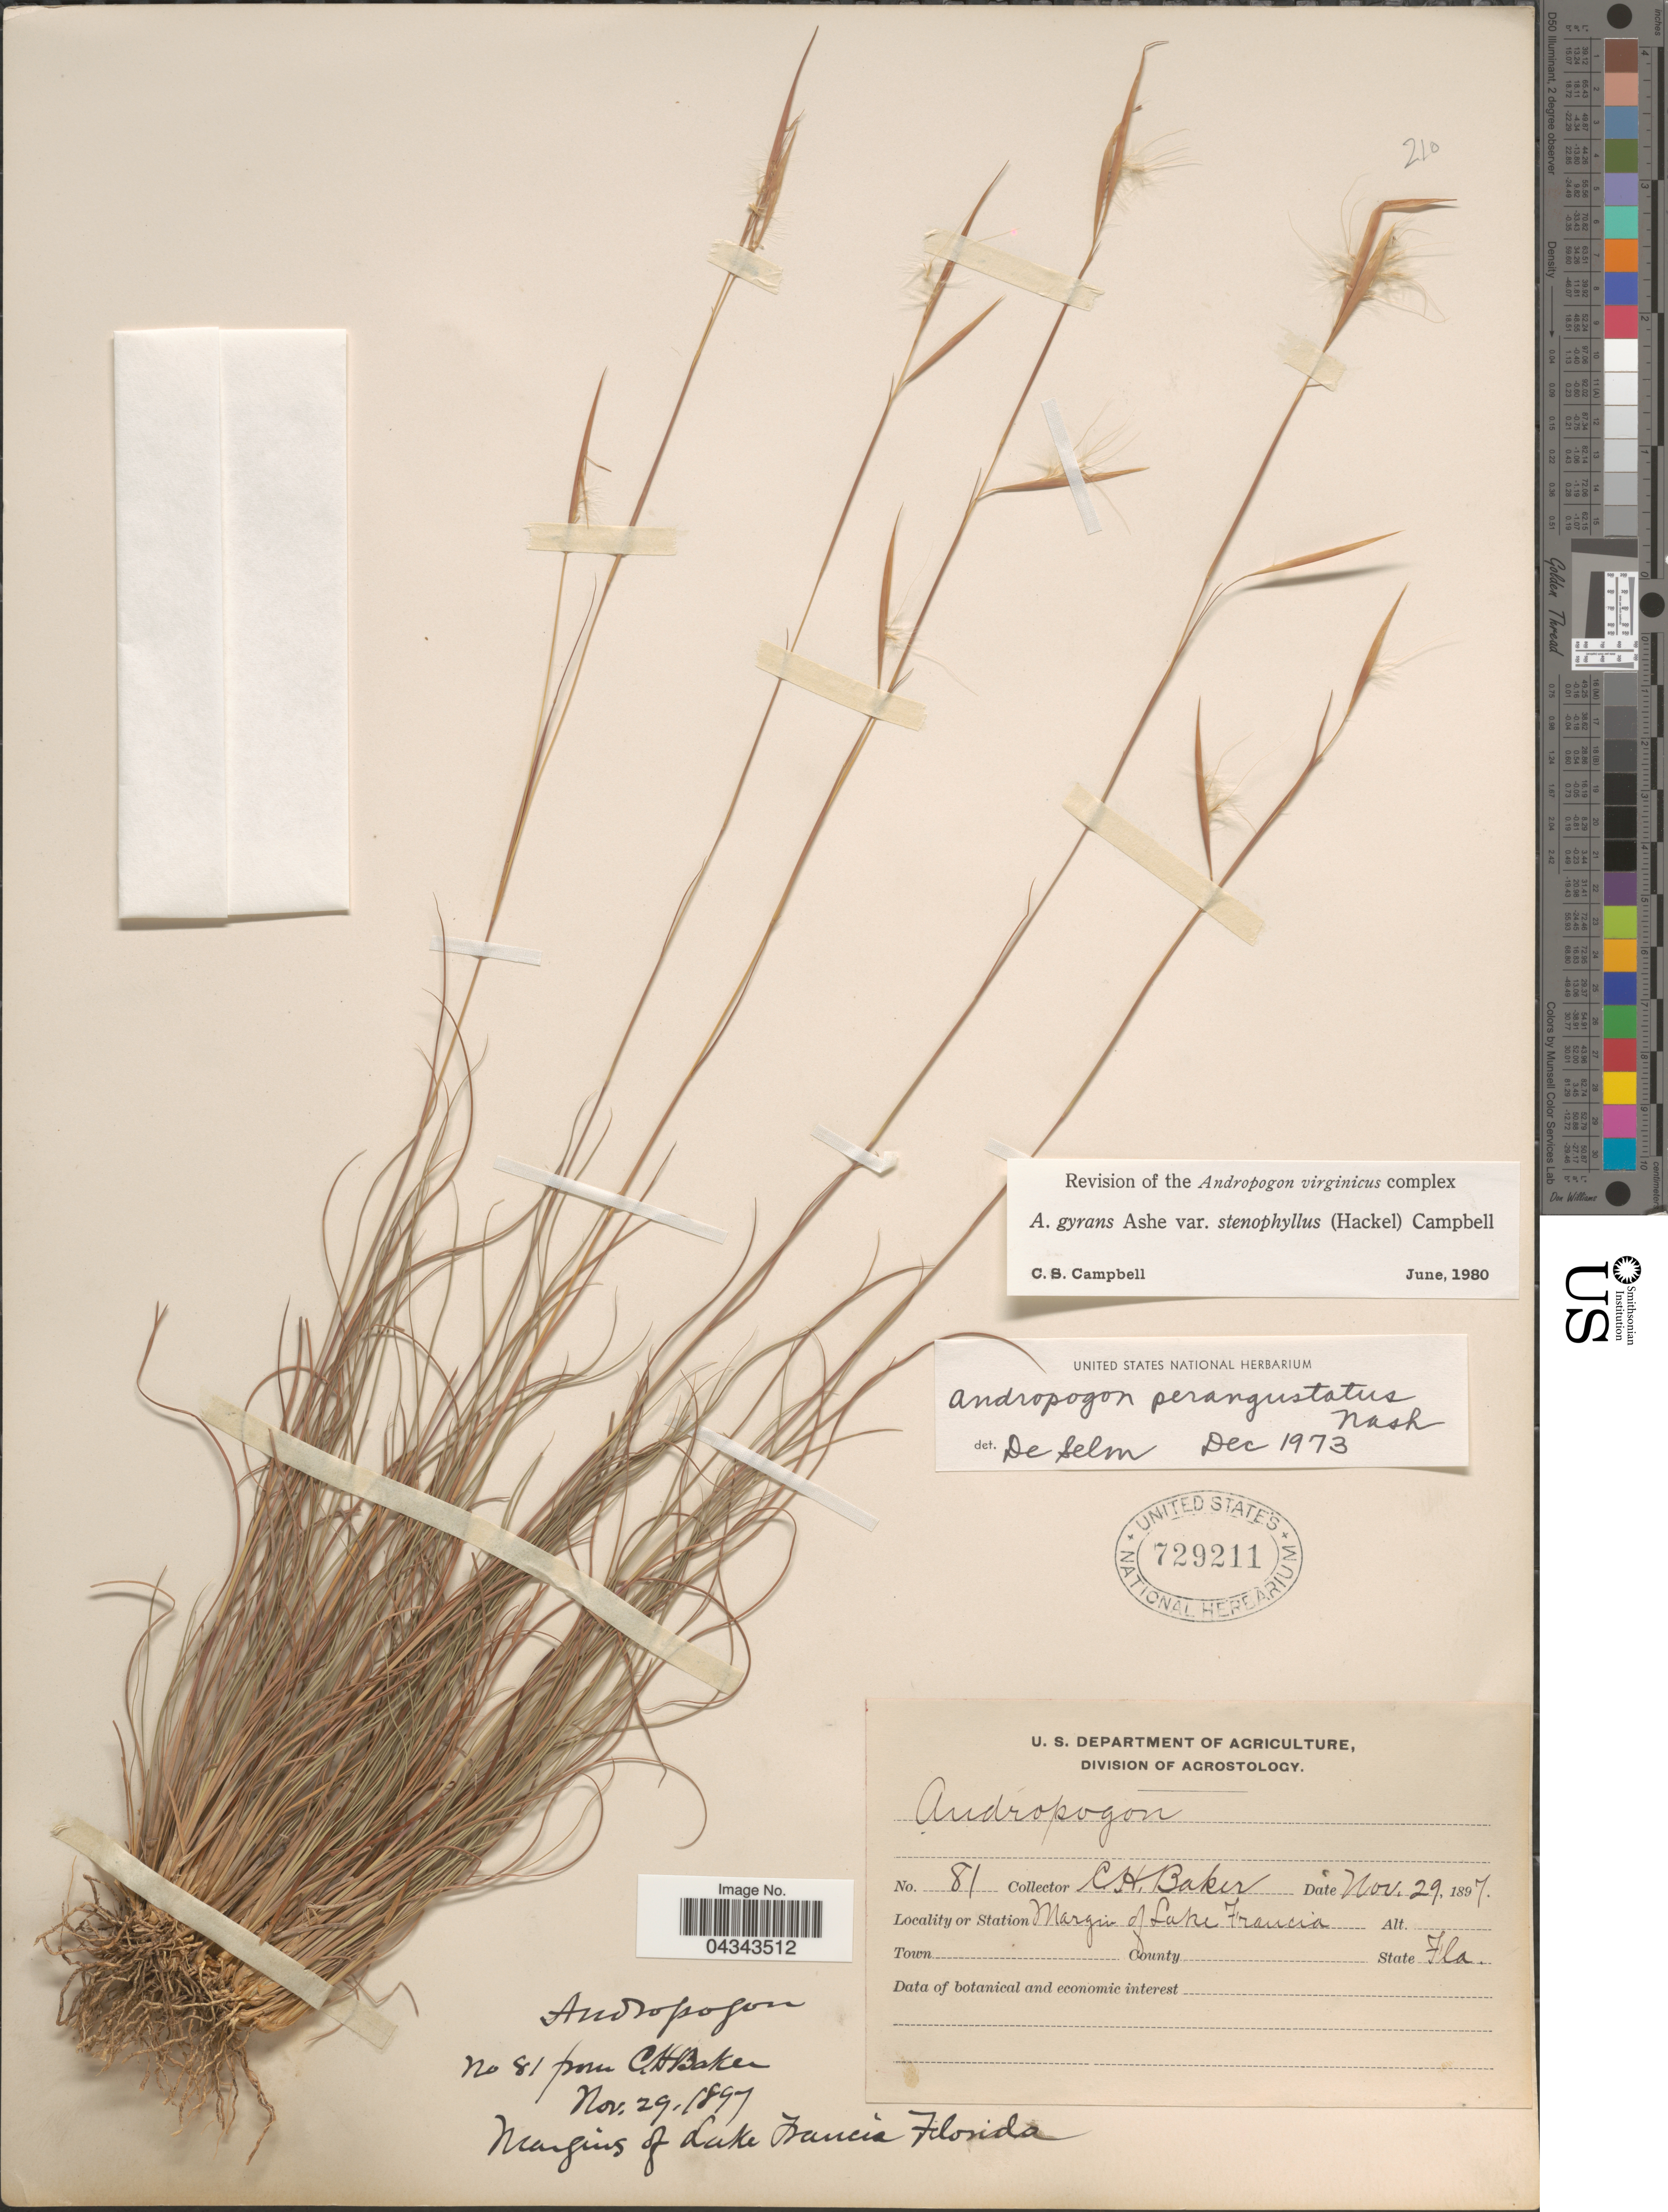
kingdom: Plantae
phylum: Tracheophyta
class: Liliopsida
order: Poales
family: Poaceae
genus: Andropogon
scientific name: Andropogon gyrans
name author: Ashe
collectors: C. H. Baker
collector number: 81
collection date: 1897-11-29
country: United States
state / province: Florida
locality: Station Margin of Lake Francia.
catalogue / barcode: US 729211